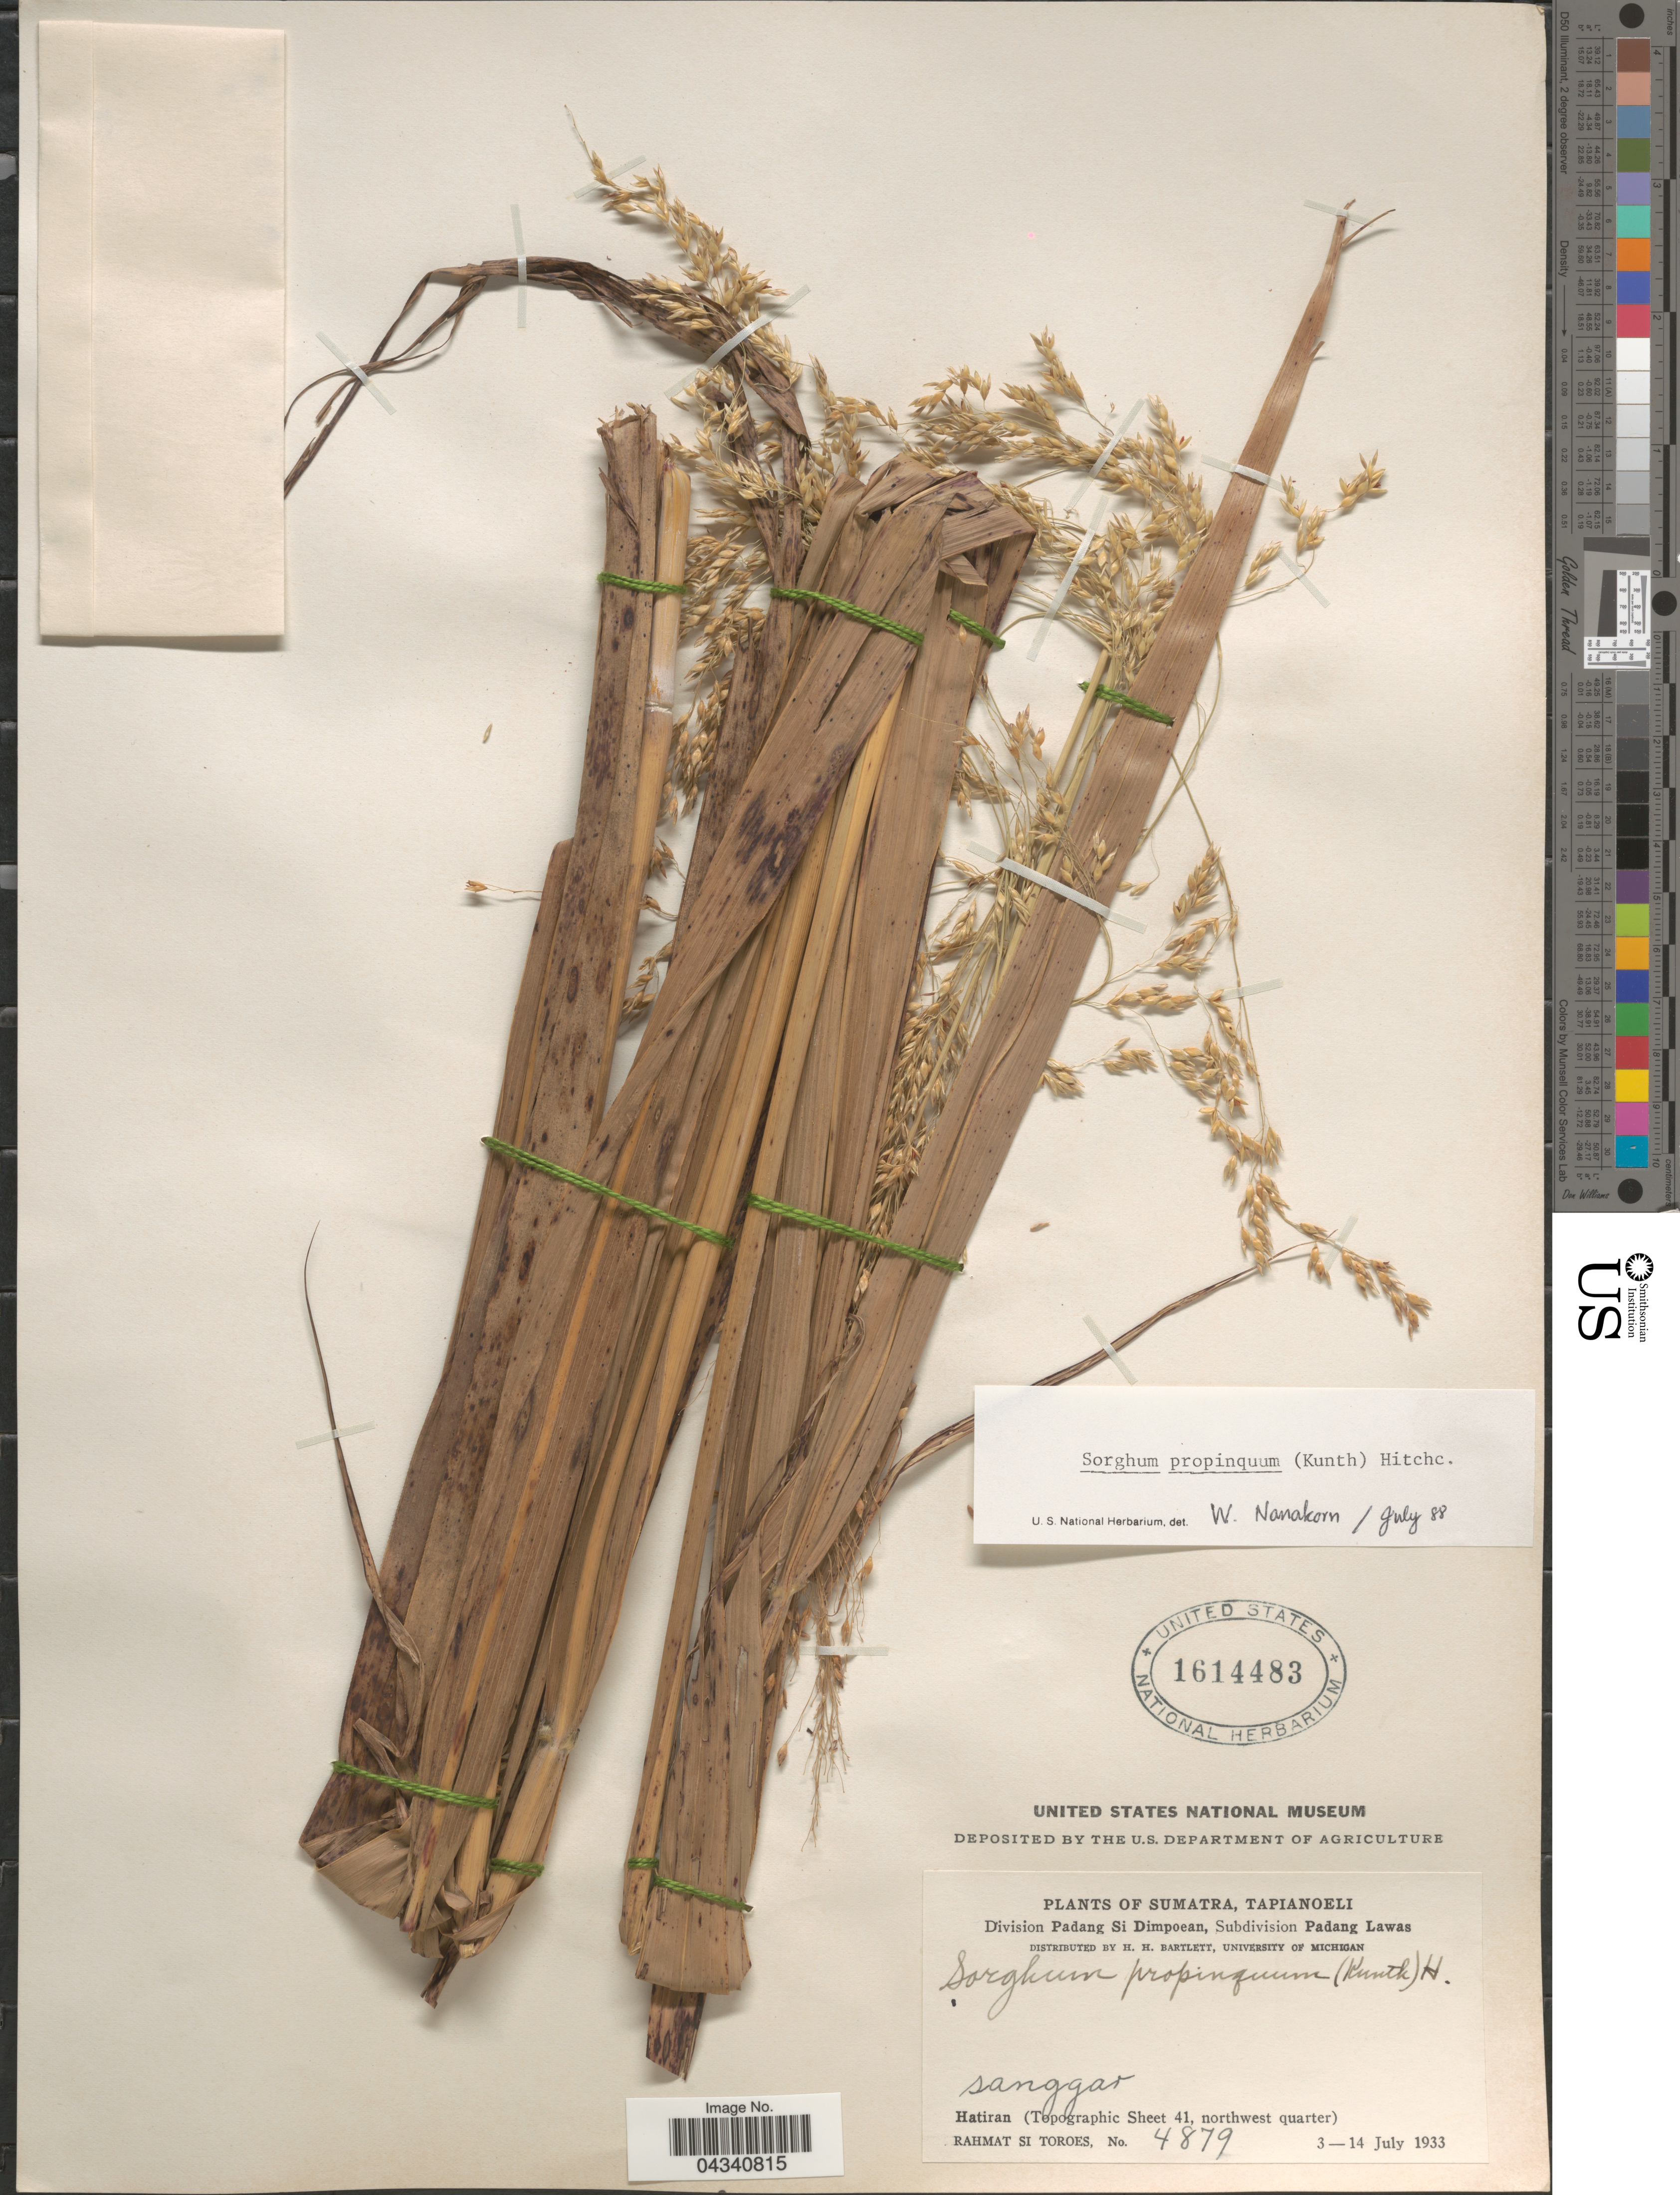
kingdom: Plantae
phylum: Tracheophyta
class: Liliopsida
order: Poales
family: Poaceae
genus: Sorghum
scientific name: Sorghum propinquum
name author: (Kunth) Hitchc.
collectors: Rahmat Si Boeea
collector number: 4879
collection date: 1933-07-03/1933-07-14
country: Indonesia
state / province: Sumatra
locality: Sumatra, Tapianoeli. Division Padang Si Dimpoean, Subdivision Padang Lawas. Hatiran (Topgraphic Sheet 41, northwest quarter).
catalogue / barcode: US 1614483